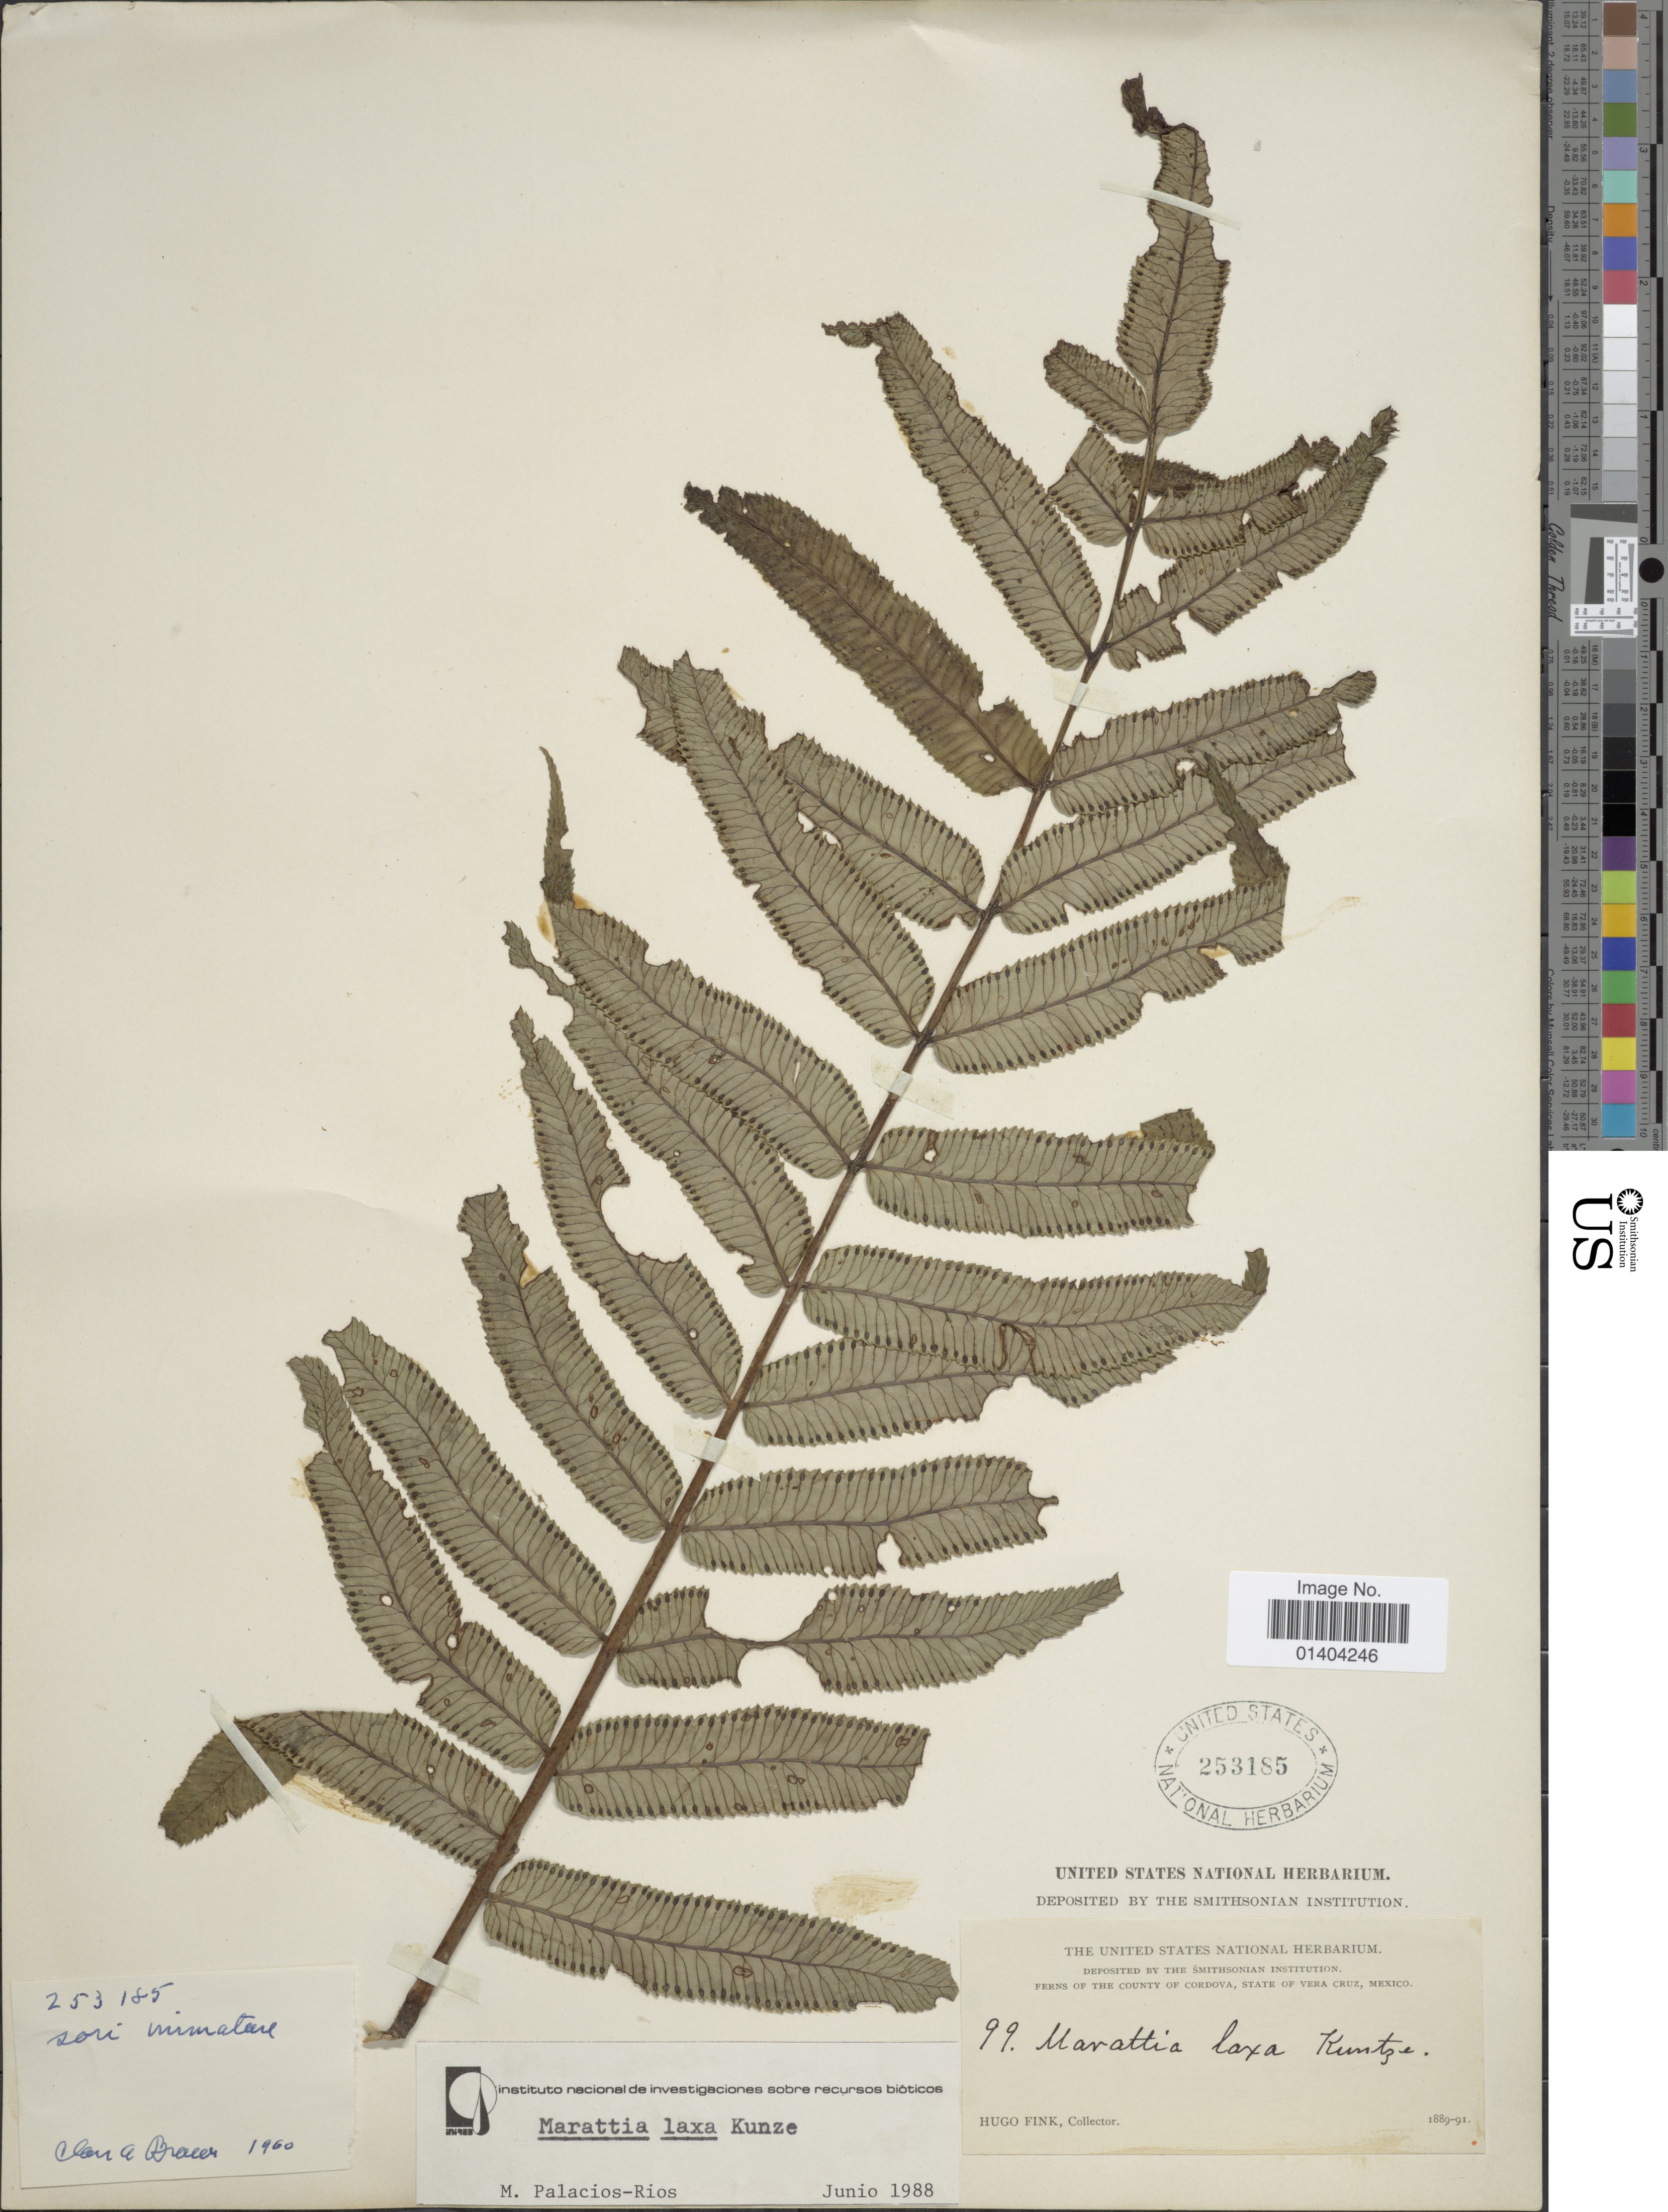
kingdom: Plantae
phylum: Tracheophyta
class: Polypodiopsida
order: Marattiales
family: Marattiaceae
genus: Marattia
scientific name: Marattia laxa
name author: Kunze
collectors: H. Fink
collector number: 99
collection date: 1889/1891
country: Mexico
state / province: Veracruz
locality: Ferns of the county of Cordova state of Vera Cruz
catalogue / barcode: US 253185